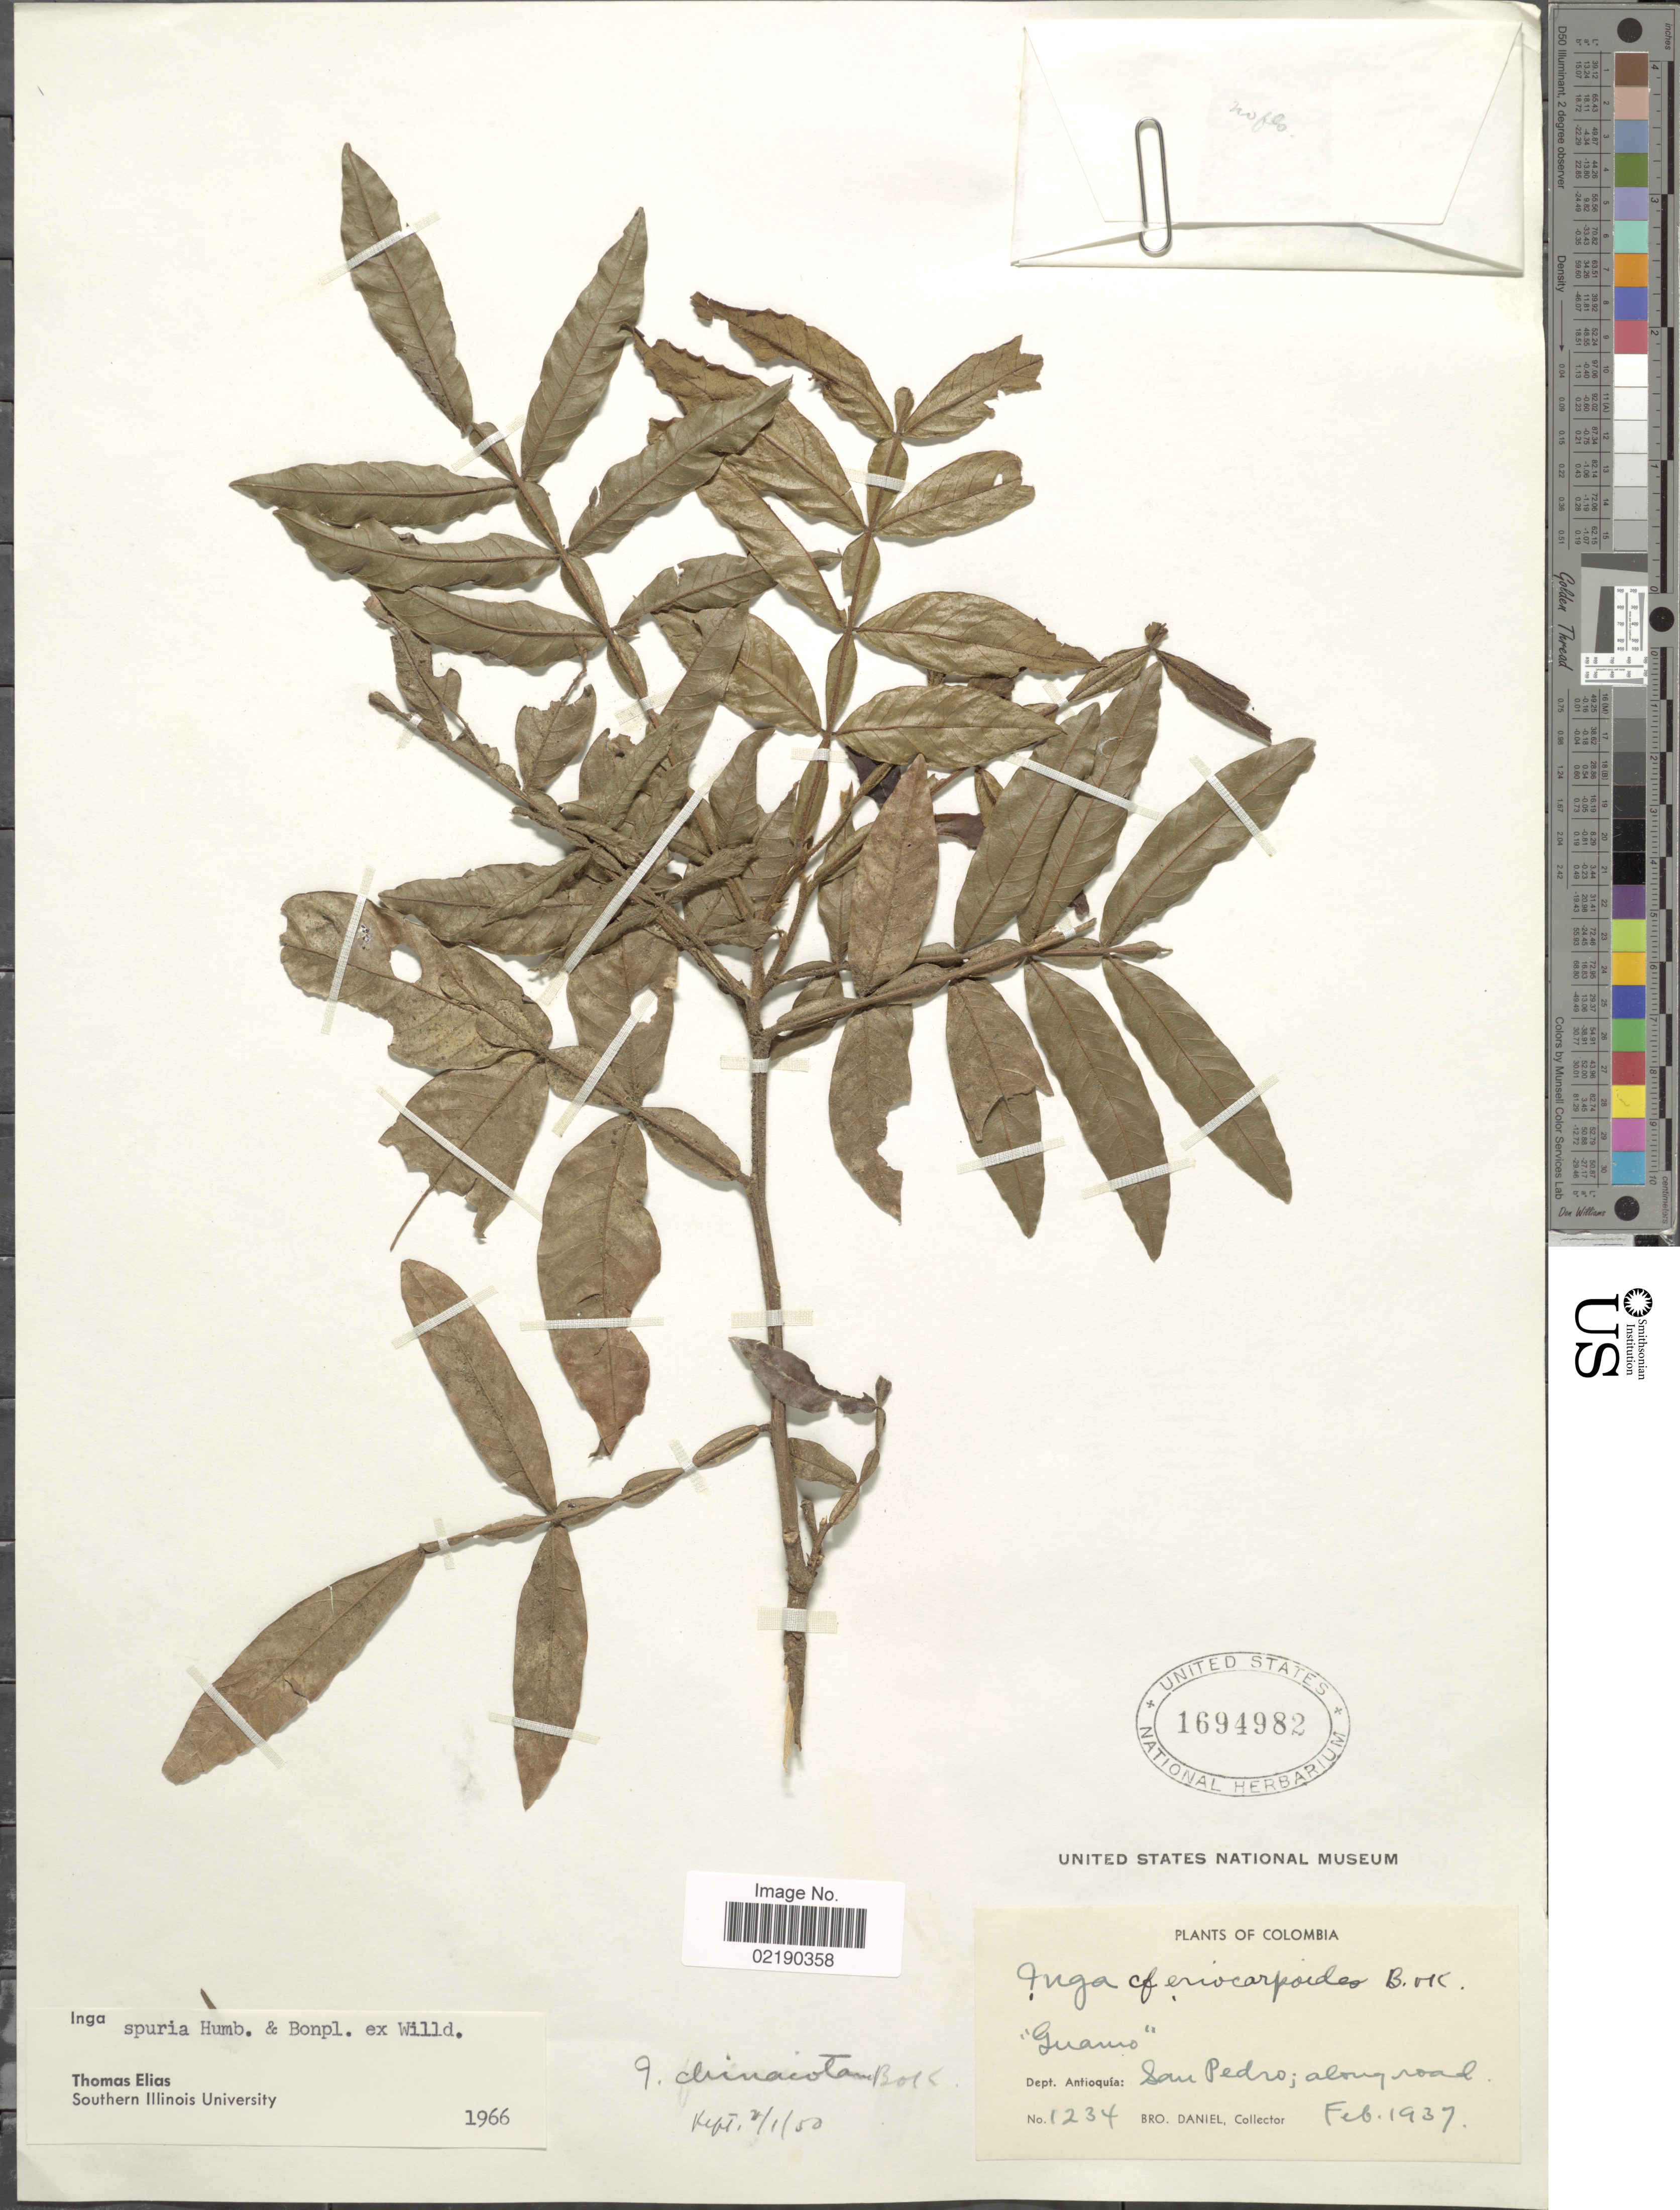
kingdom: Plantae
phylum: Tracheophyta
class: Magnoliopsida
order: Fabales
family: Fabaceae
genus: Inga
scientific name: Inga vera subsp. vera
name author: Willd.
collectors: Bro. Daniel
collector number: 1234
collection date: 1937-02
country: Colombia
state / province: Antioquia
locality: San Pedro; along road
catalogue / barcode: US 1694982